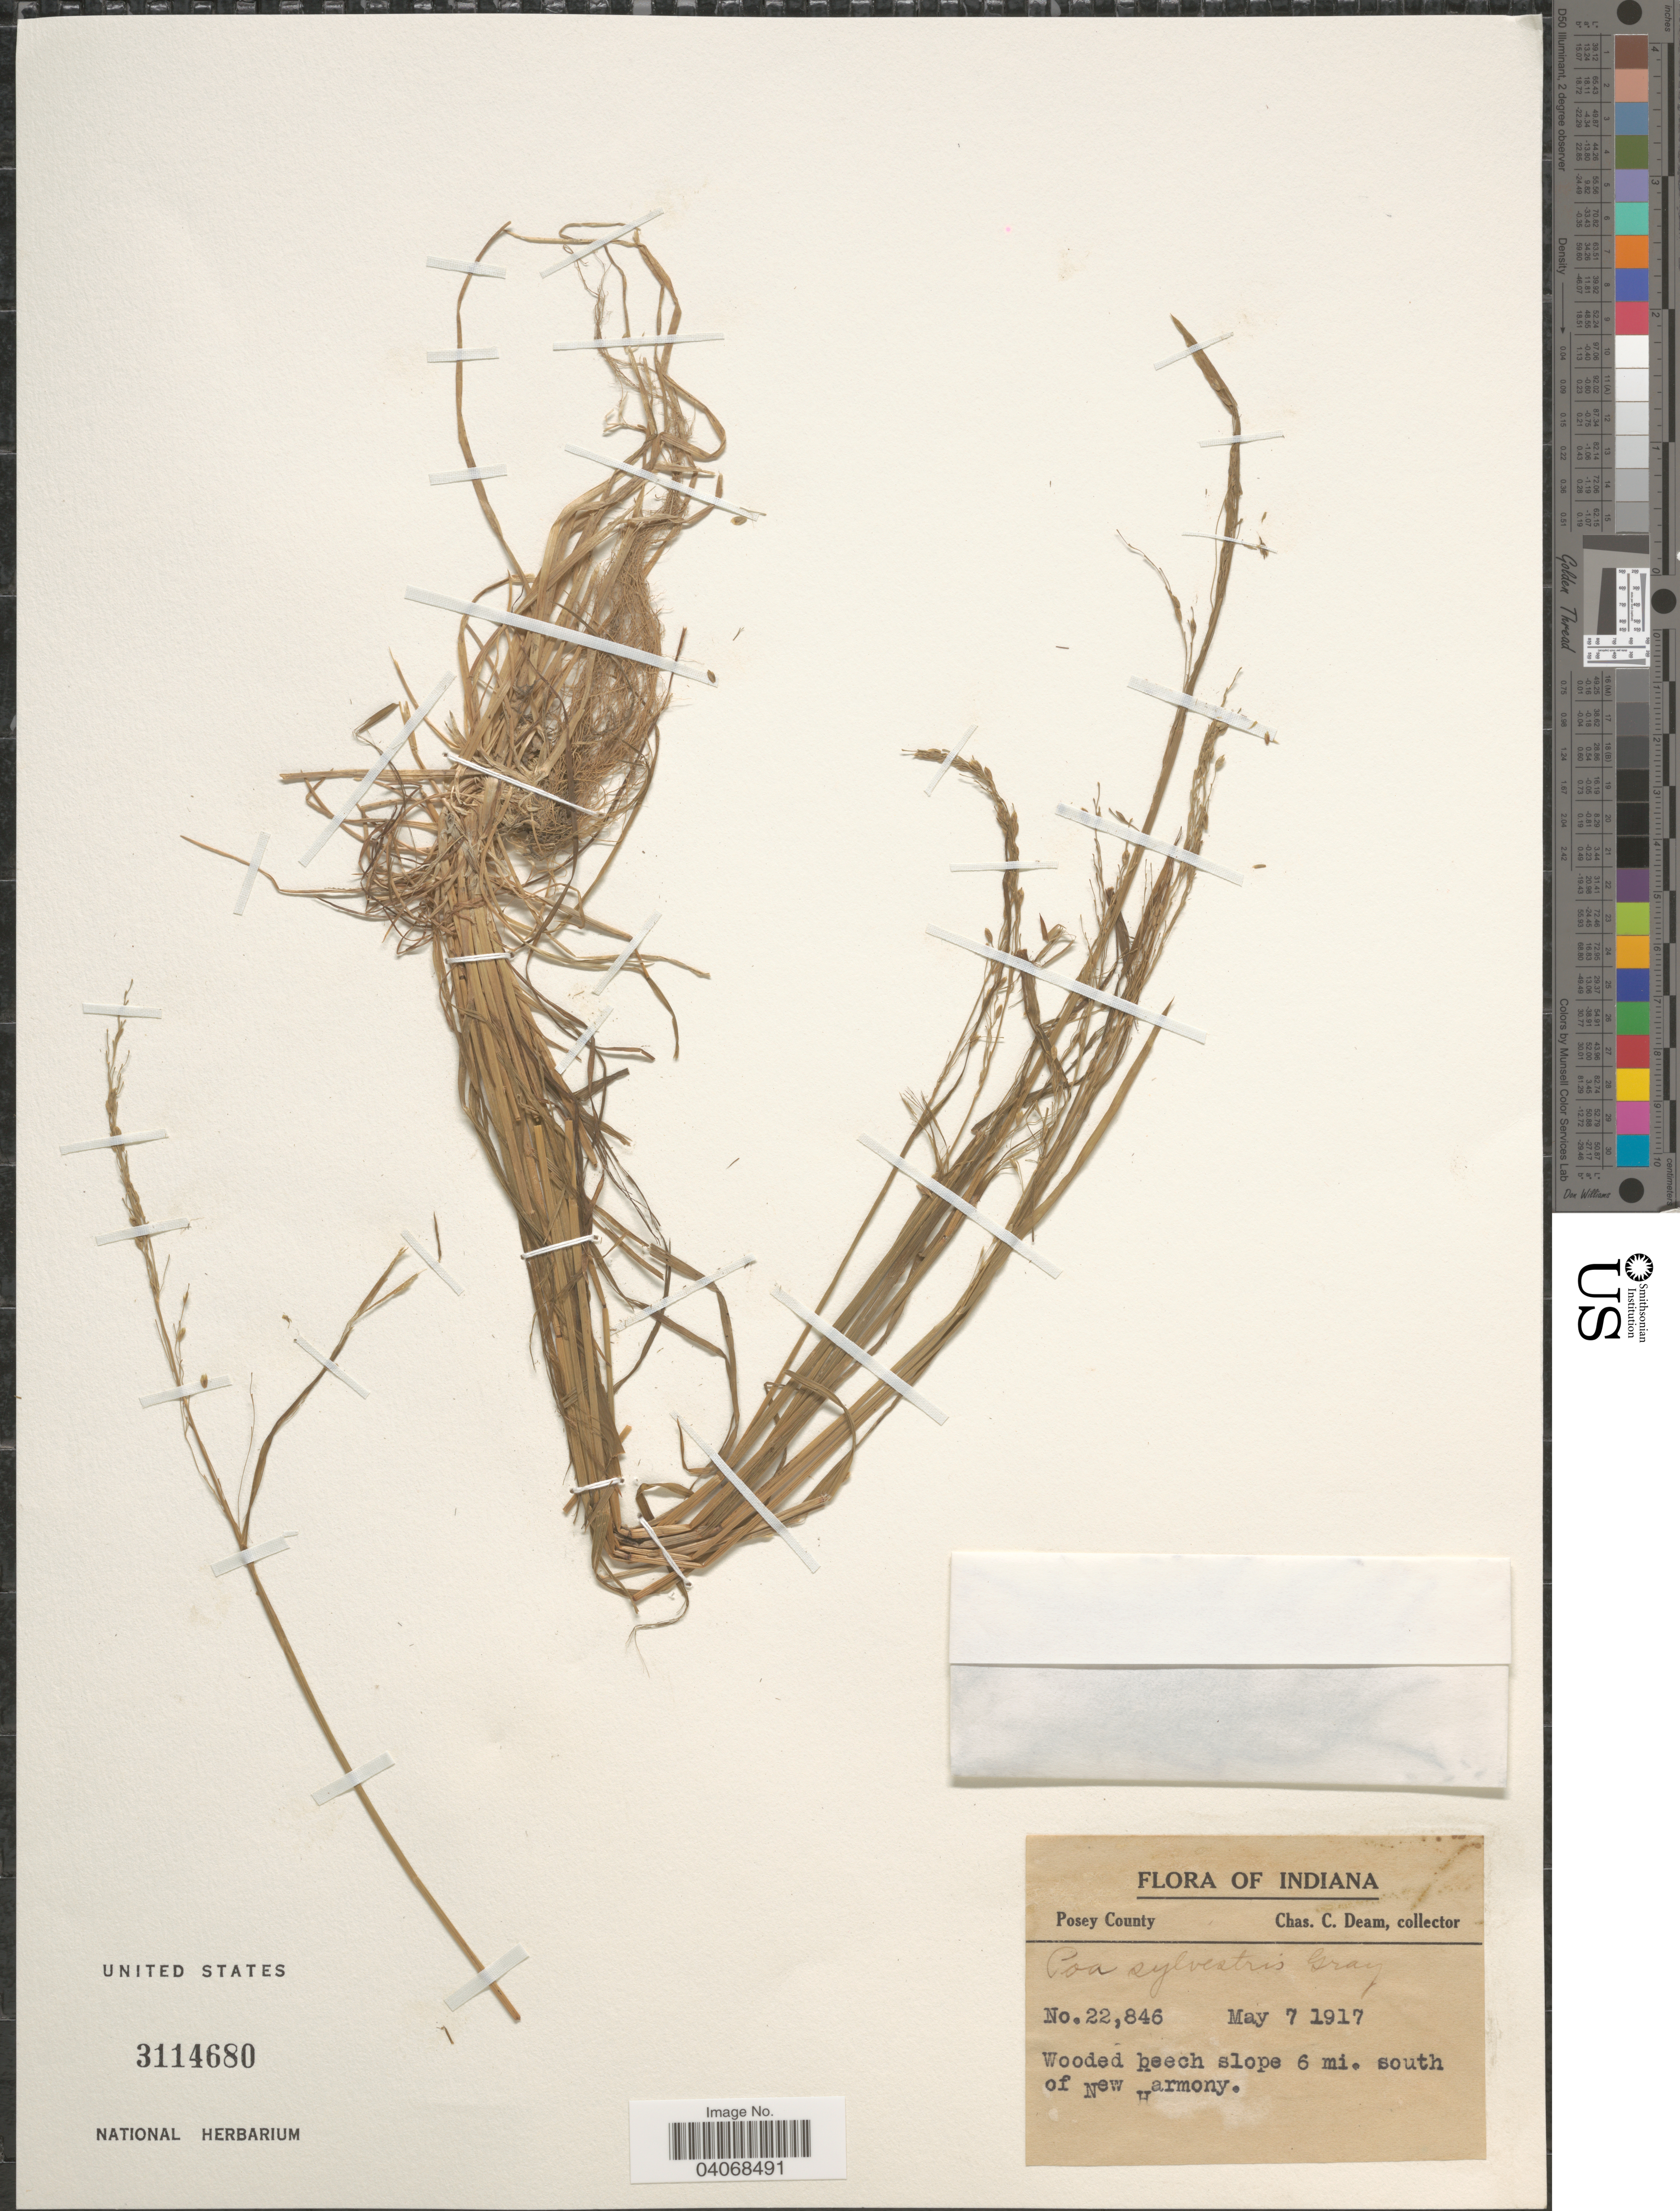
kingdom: Plantae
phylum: Tracheophyta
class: Liliopsida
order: Poales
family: Poaceae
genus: Poa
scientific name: Poa sylvestris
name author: A. Gray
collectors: C. C. Deam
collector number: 22846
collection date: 1917-05-07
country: United States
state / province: Indiana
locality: Wooded beech slope 6 mi. south of New Harmony. Posey County.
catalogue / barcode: US 3114680